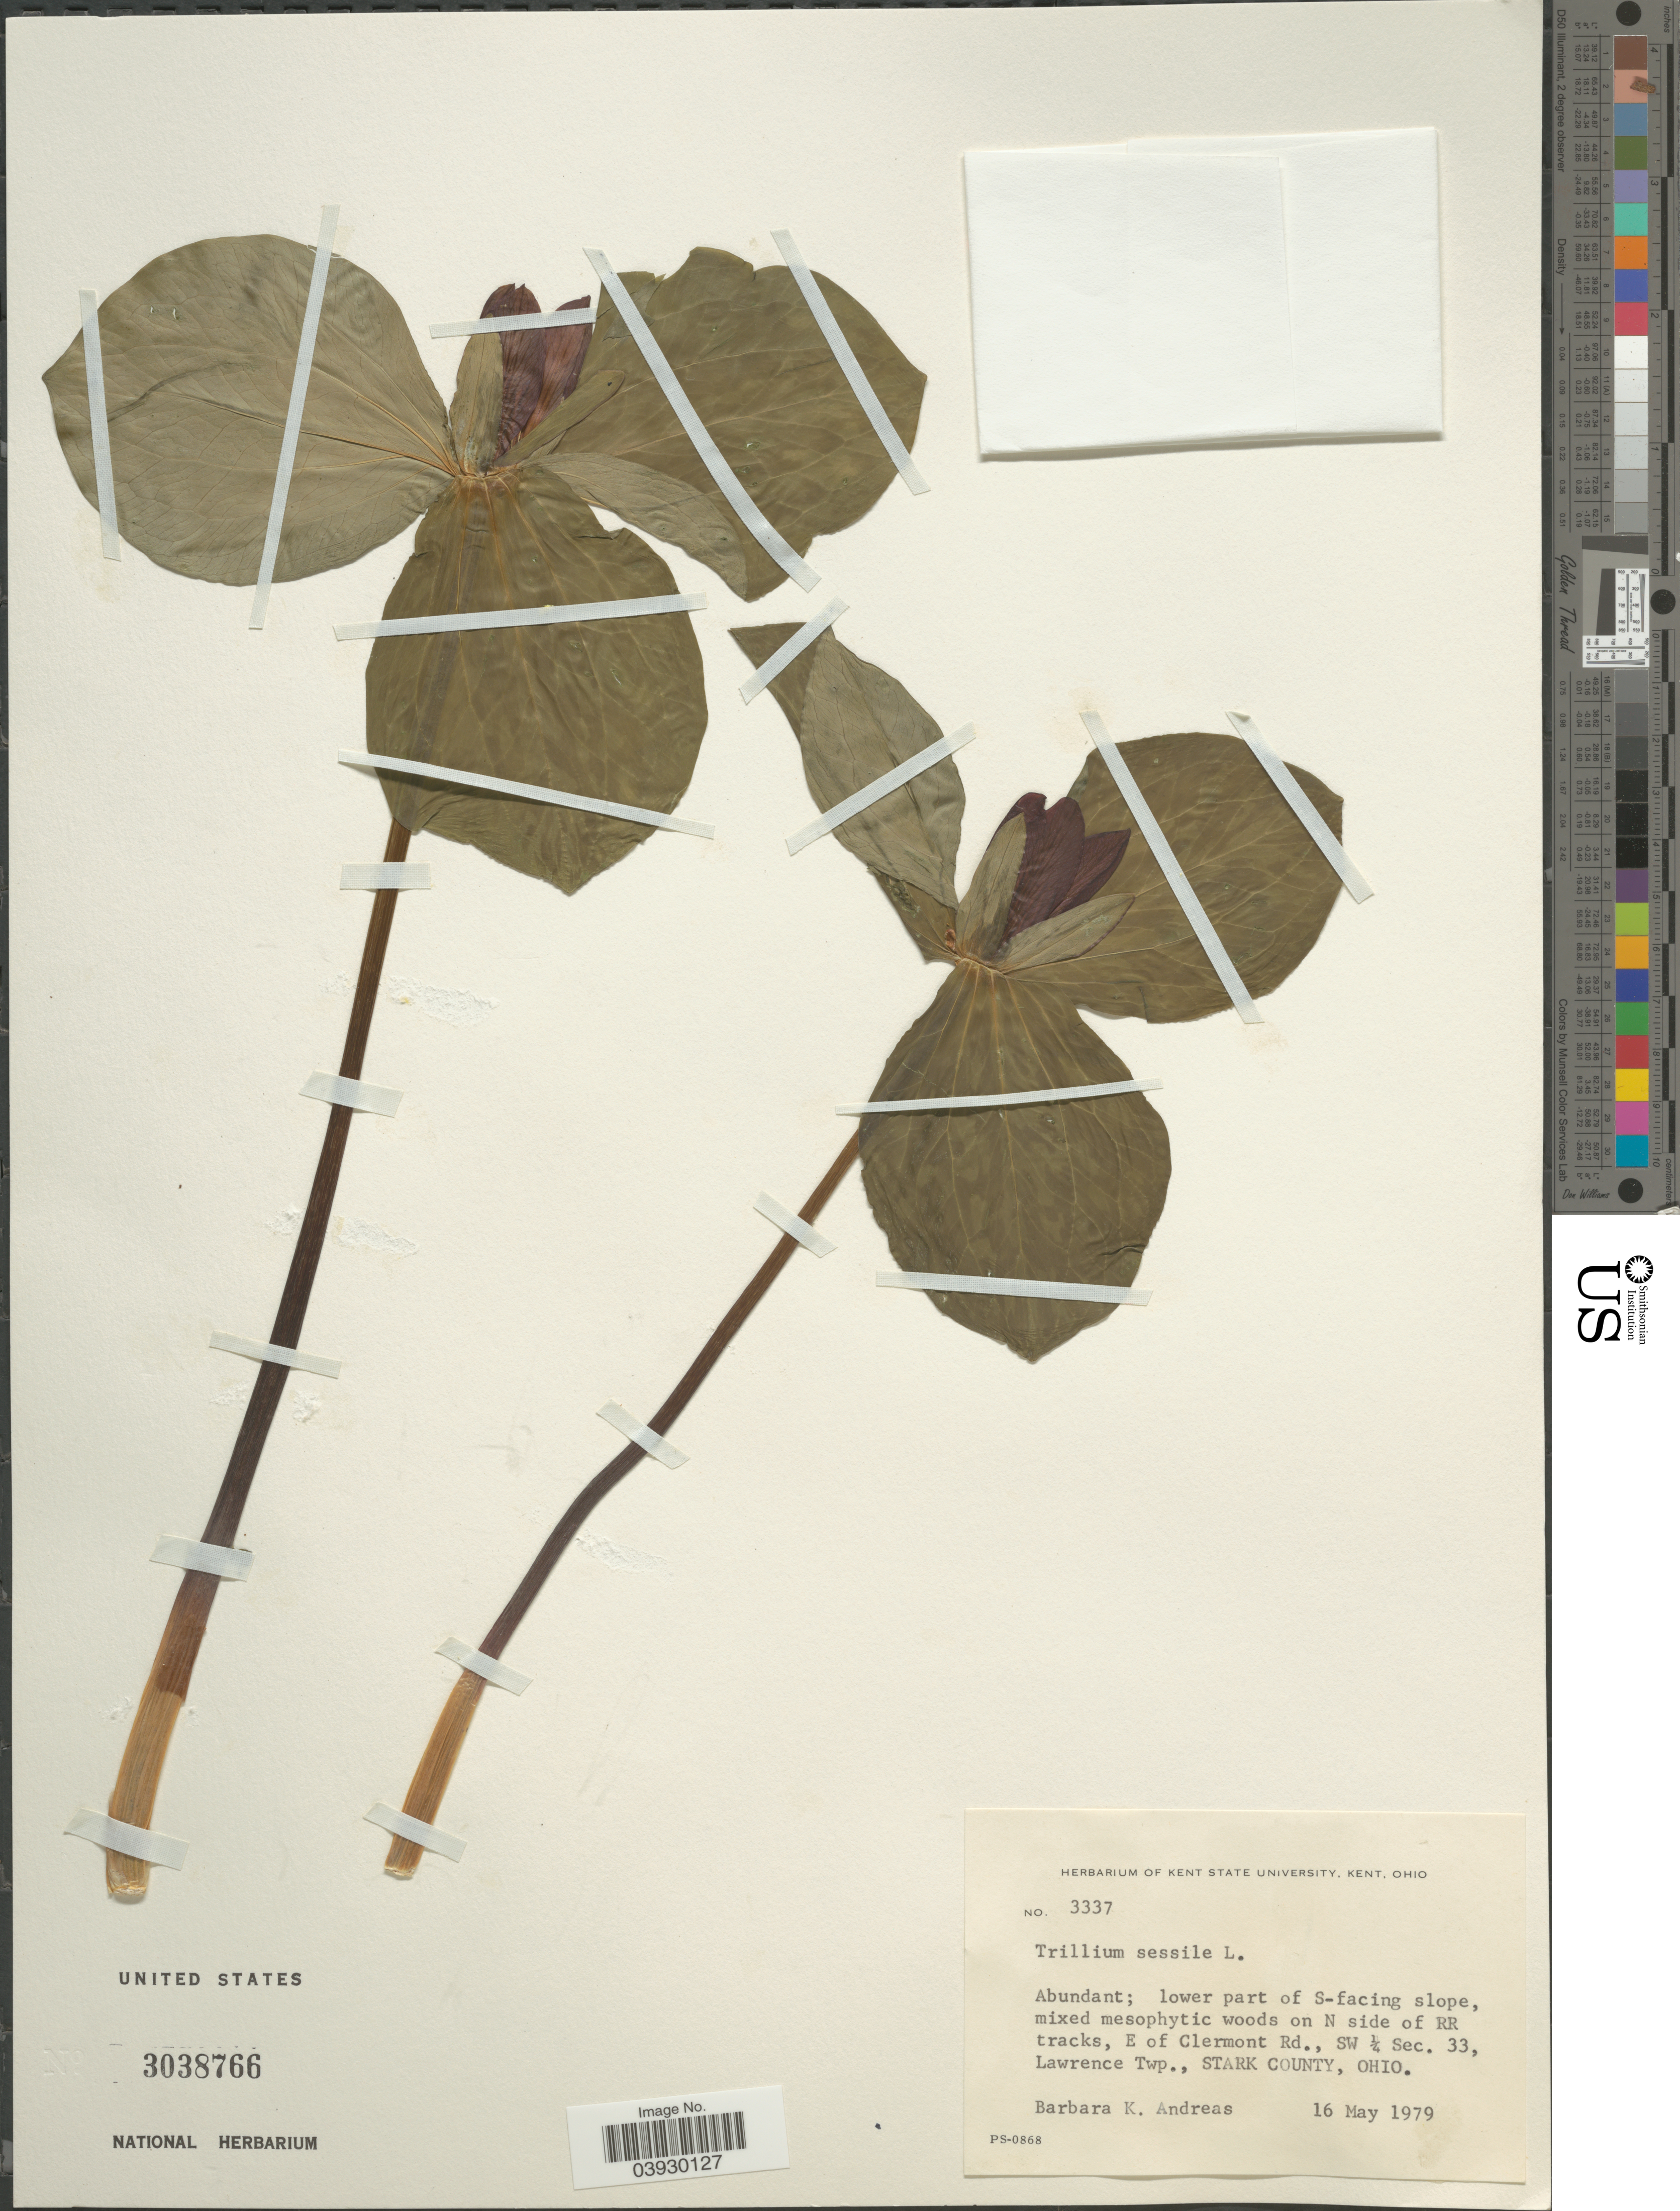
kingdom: Plantae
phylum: Tracheophyta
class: Liliopsida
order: Liliales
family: Melanthiaceae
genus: Trillium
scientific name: Trillium sessile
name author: L.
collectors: B. A. Andreas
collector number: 3337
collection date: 1979-05-16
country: United States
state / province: Ohio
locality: Lower part of S-facing slope, mixed mesophytic woods on N side of RR tracks, E of Clermont Rd., SW ¼ Sec. 33, Lawrence Twp., Stark County.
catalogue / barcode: US 3038766